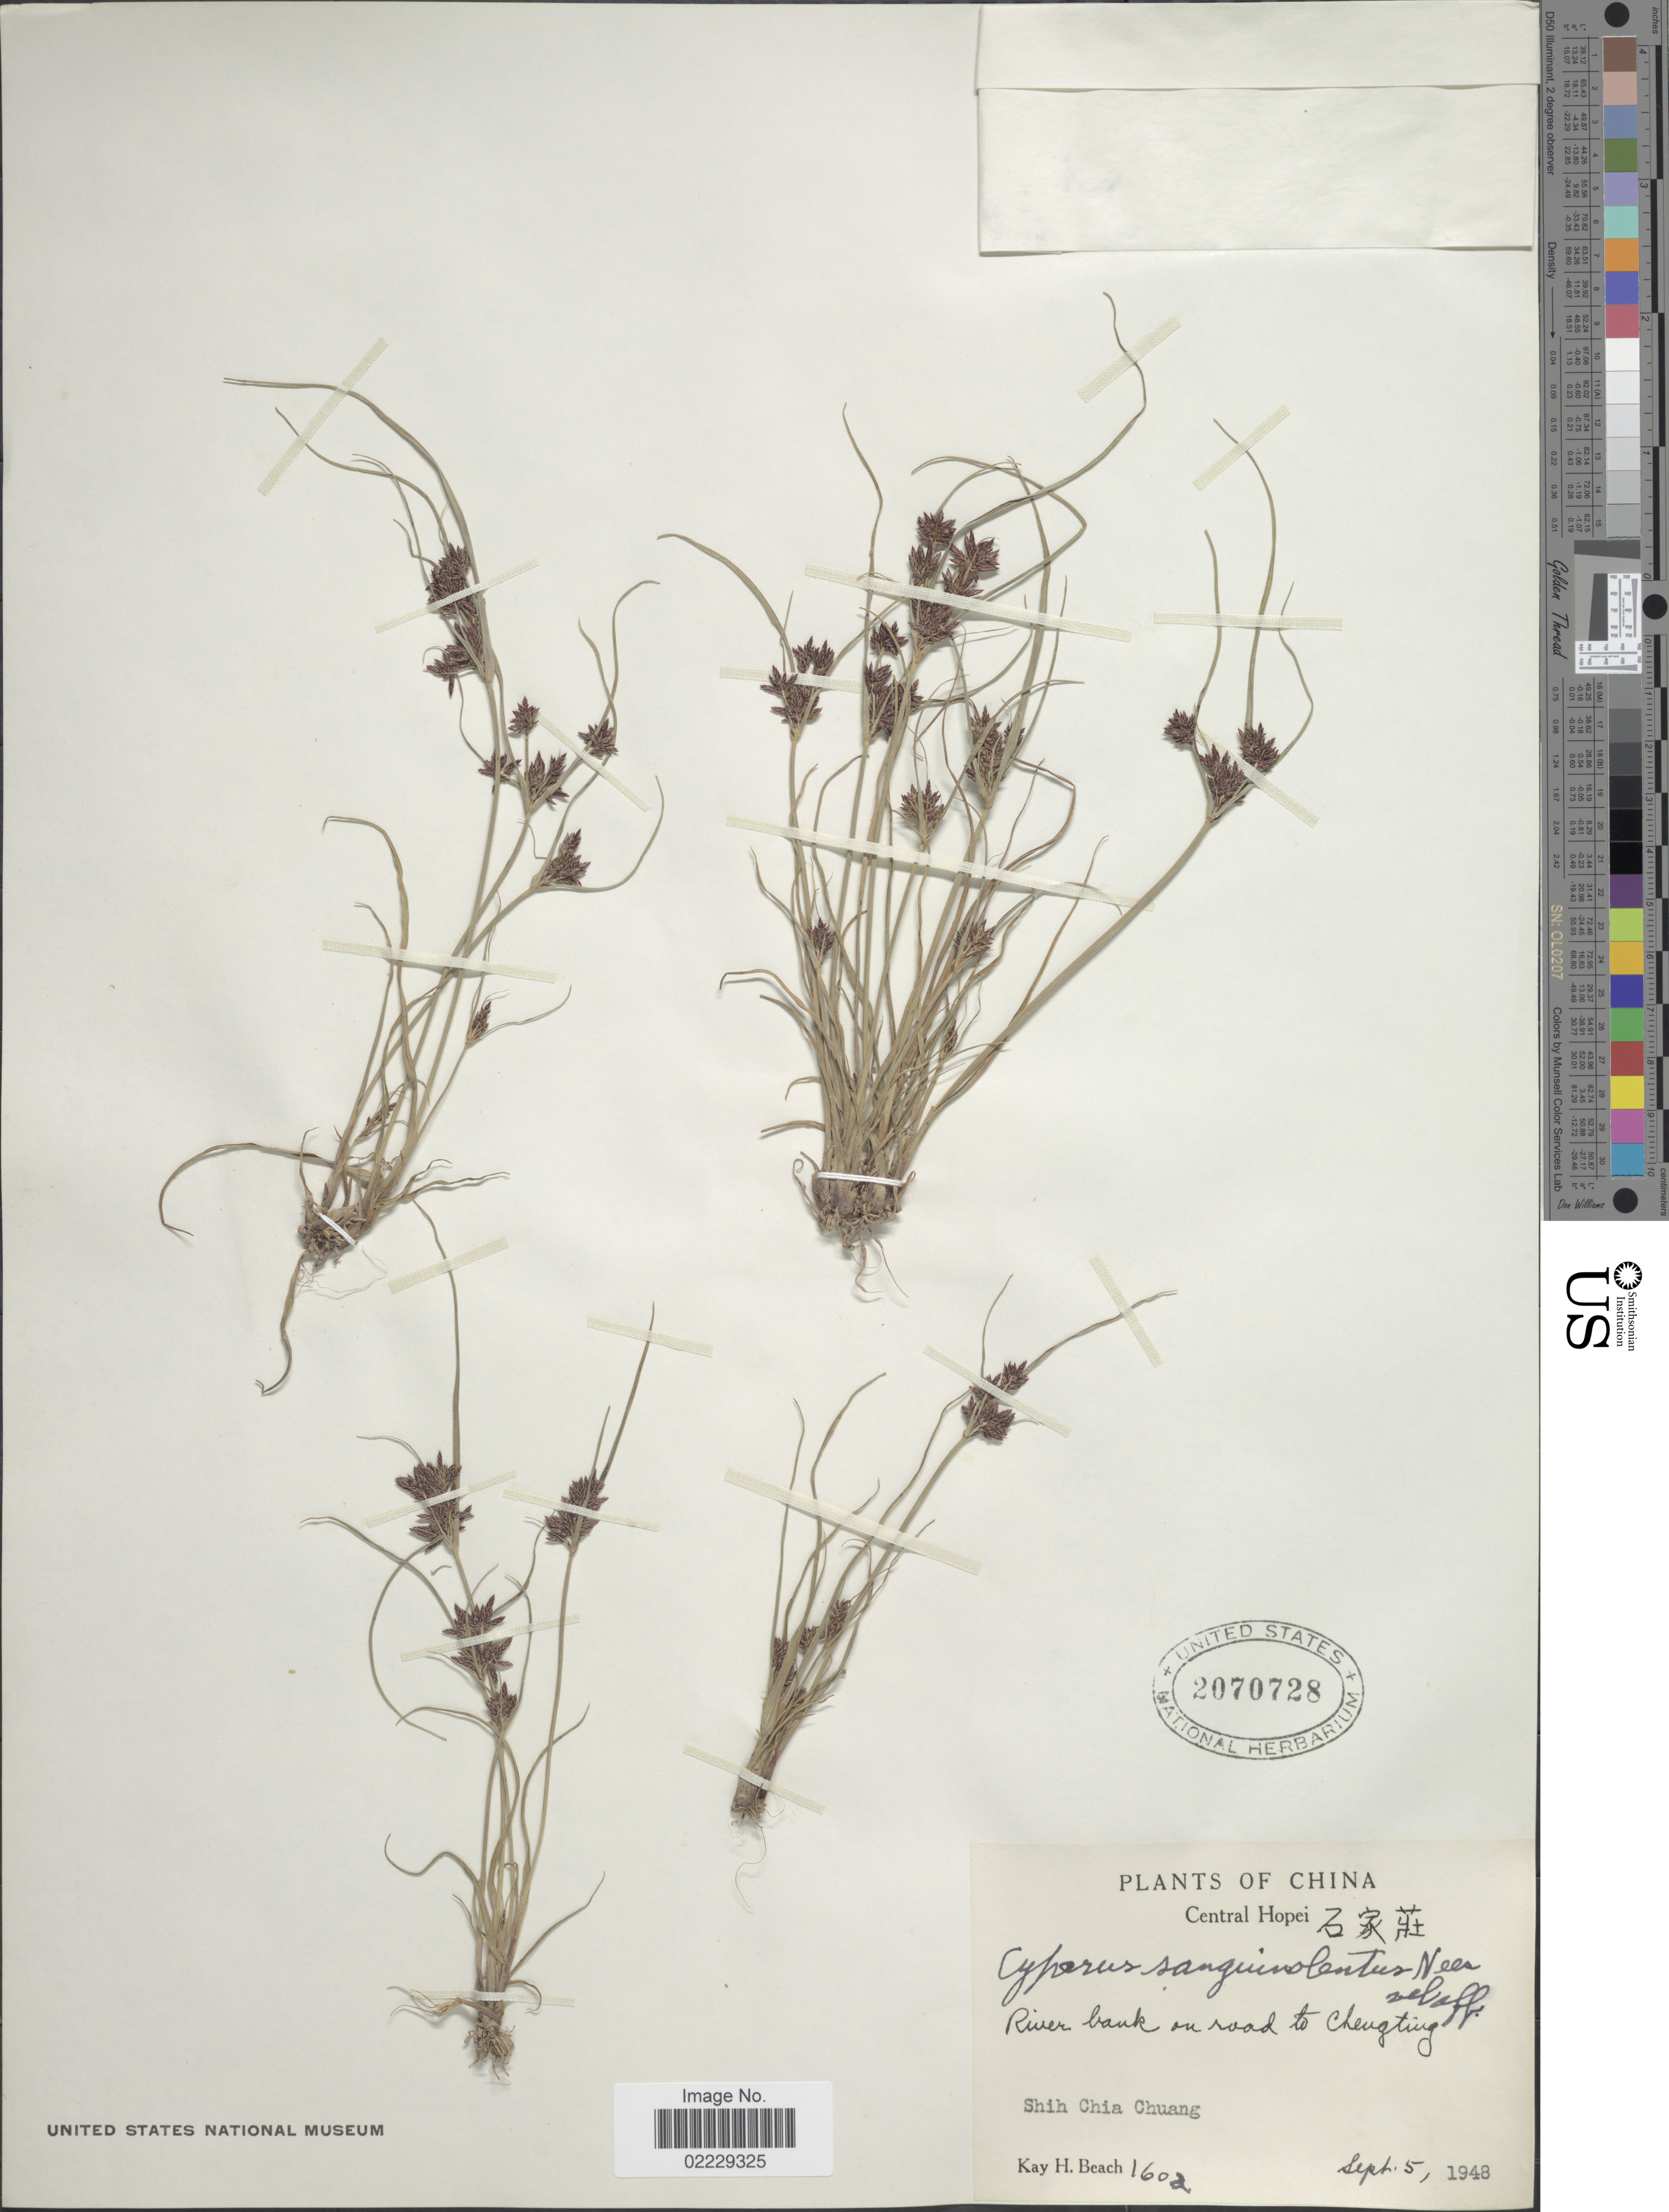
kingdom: Plantae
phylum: Tracheophyta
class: Liliopsida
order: Poales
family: Cyperaceae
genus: Cyperus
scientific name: Cyperus sanguinolentus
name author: Vahl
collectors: K. H. Beach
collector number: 1603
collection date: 1948-09-05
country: China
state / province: Hebei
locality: Central Hopei, River bank on road to Cheuting, Shih Chia Chuang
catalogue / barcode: US 2070728